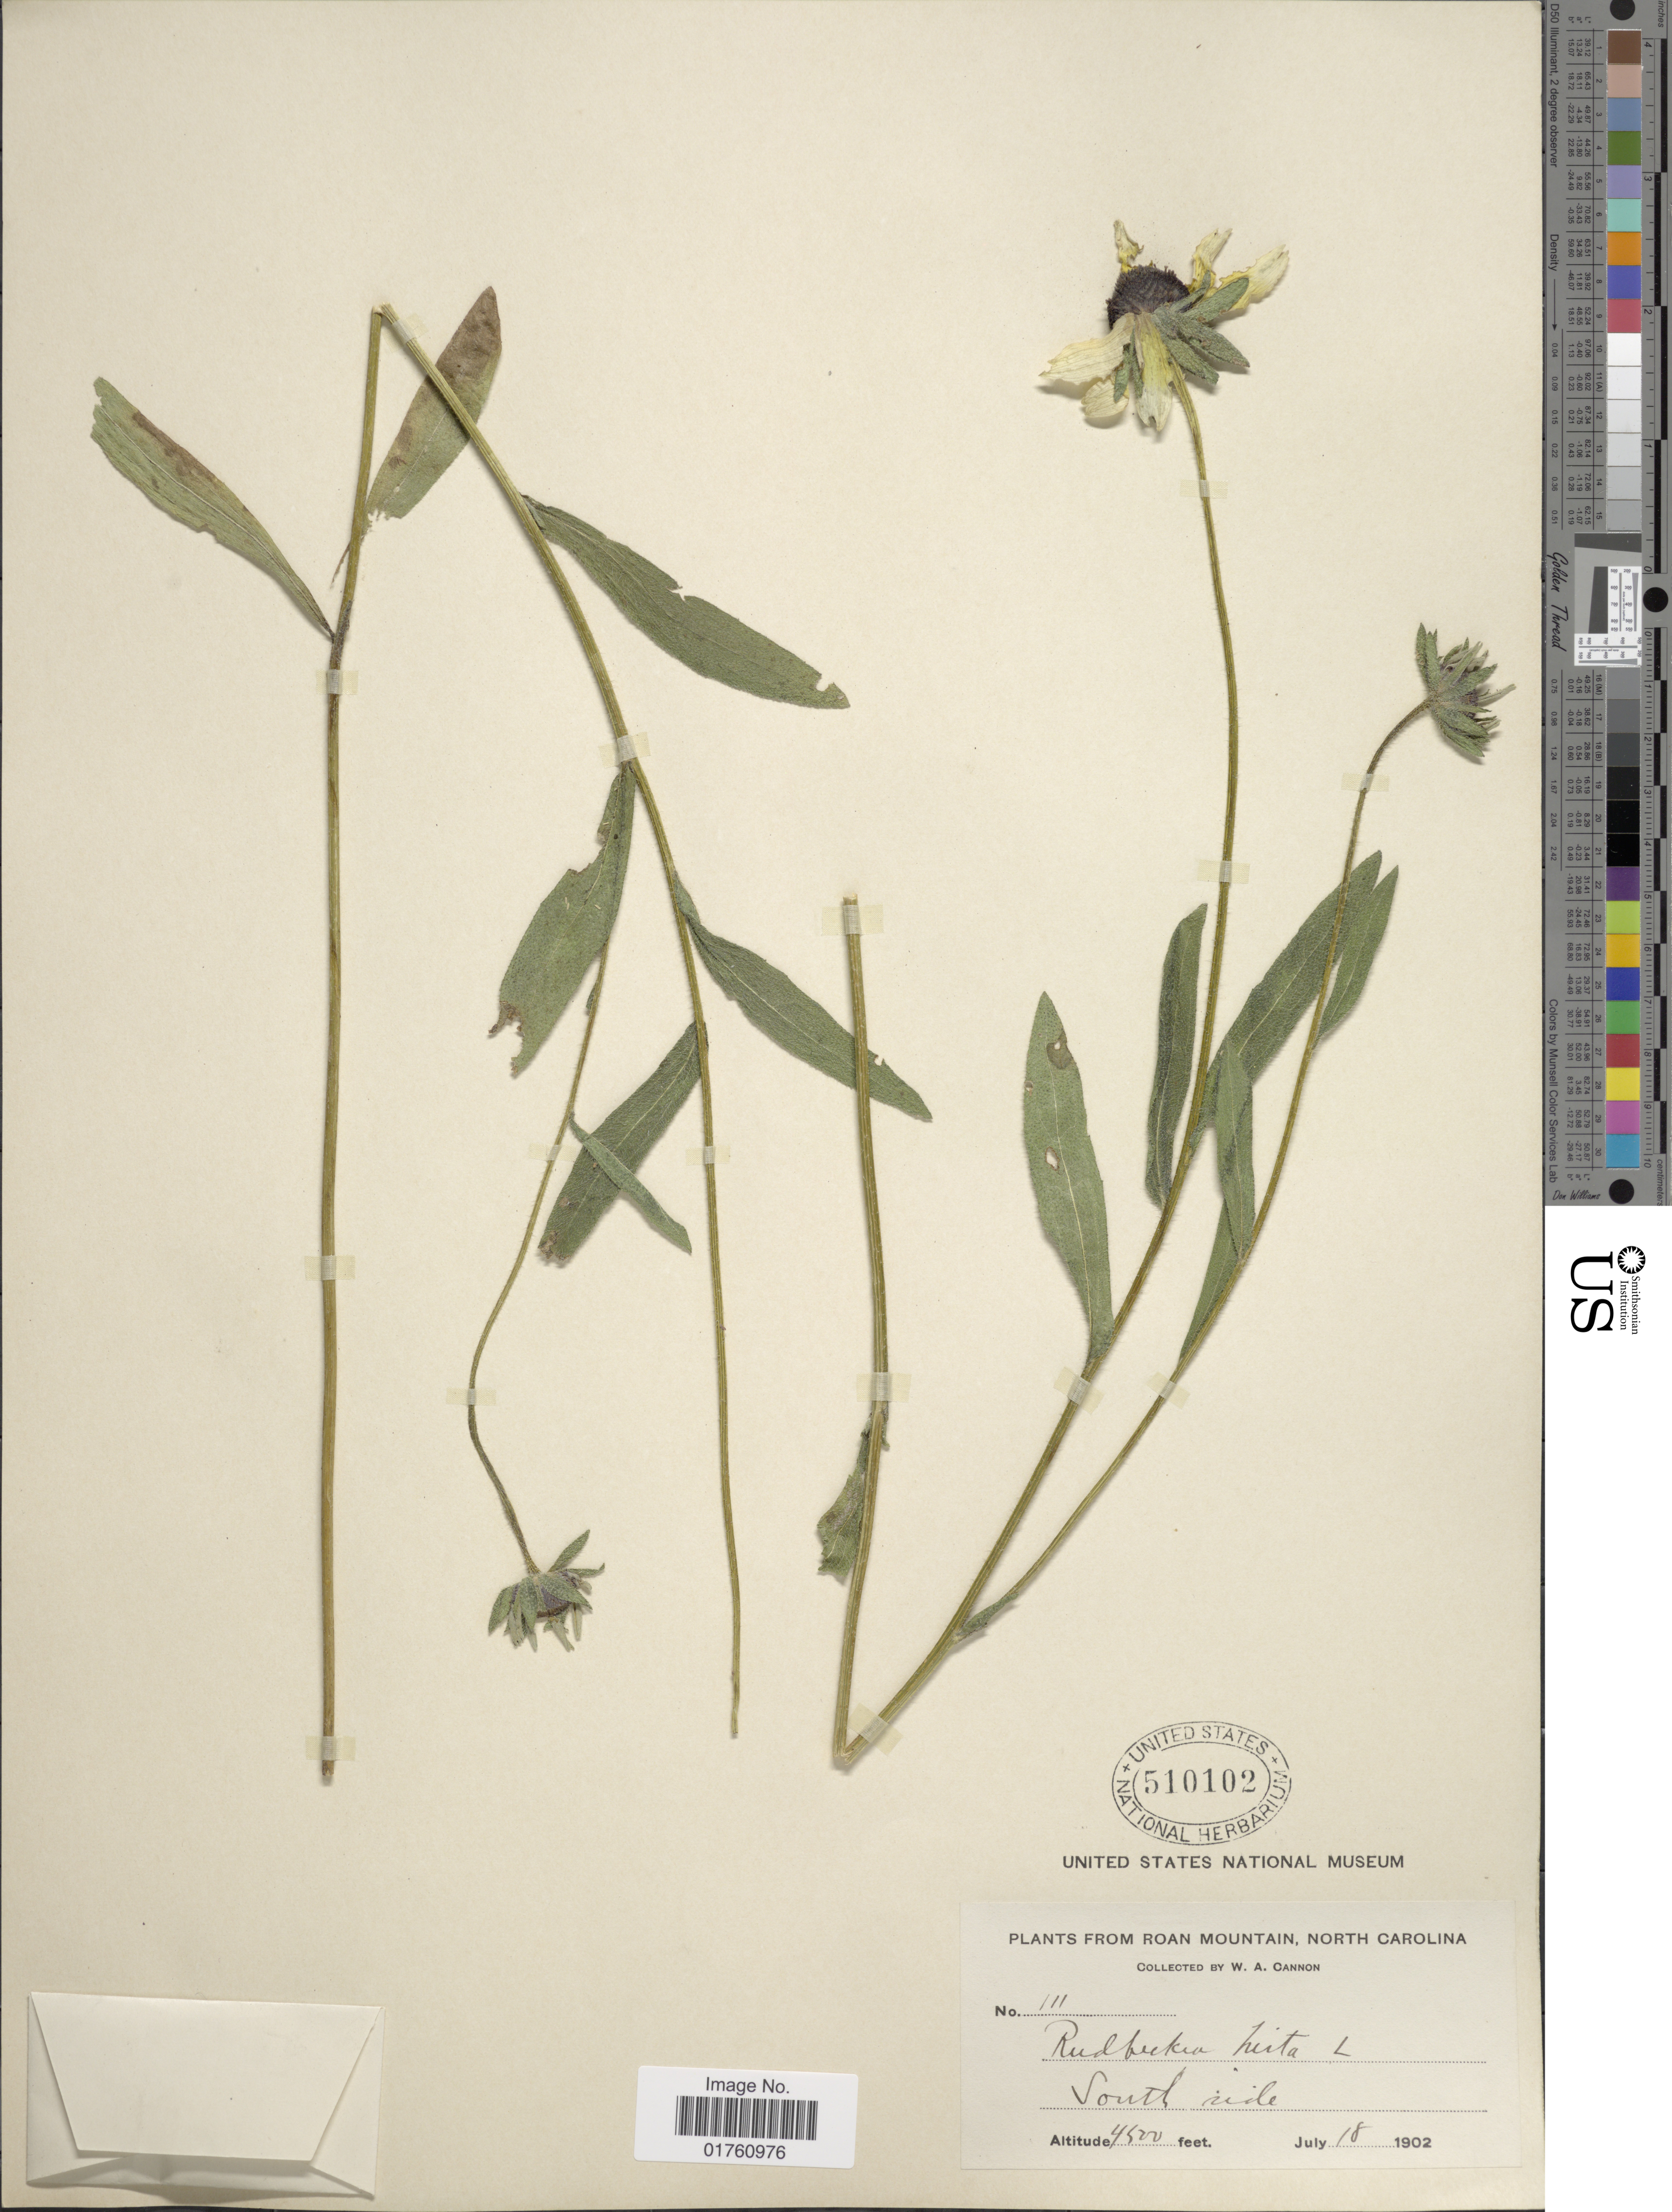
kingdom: Plantae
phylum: Tracheophyta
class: Magnoliopsida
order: Asterales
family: Asteraceae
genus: Rudbeckia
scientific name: Rudbeckia hirta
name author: L.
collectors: W. Cannon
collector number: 111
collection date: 1902-07-18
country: United States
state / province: North Carolina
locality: Roan Mountain, South side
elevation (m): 1372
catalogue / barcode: US 510102